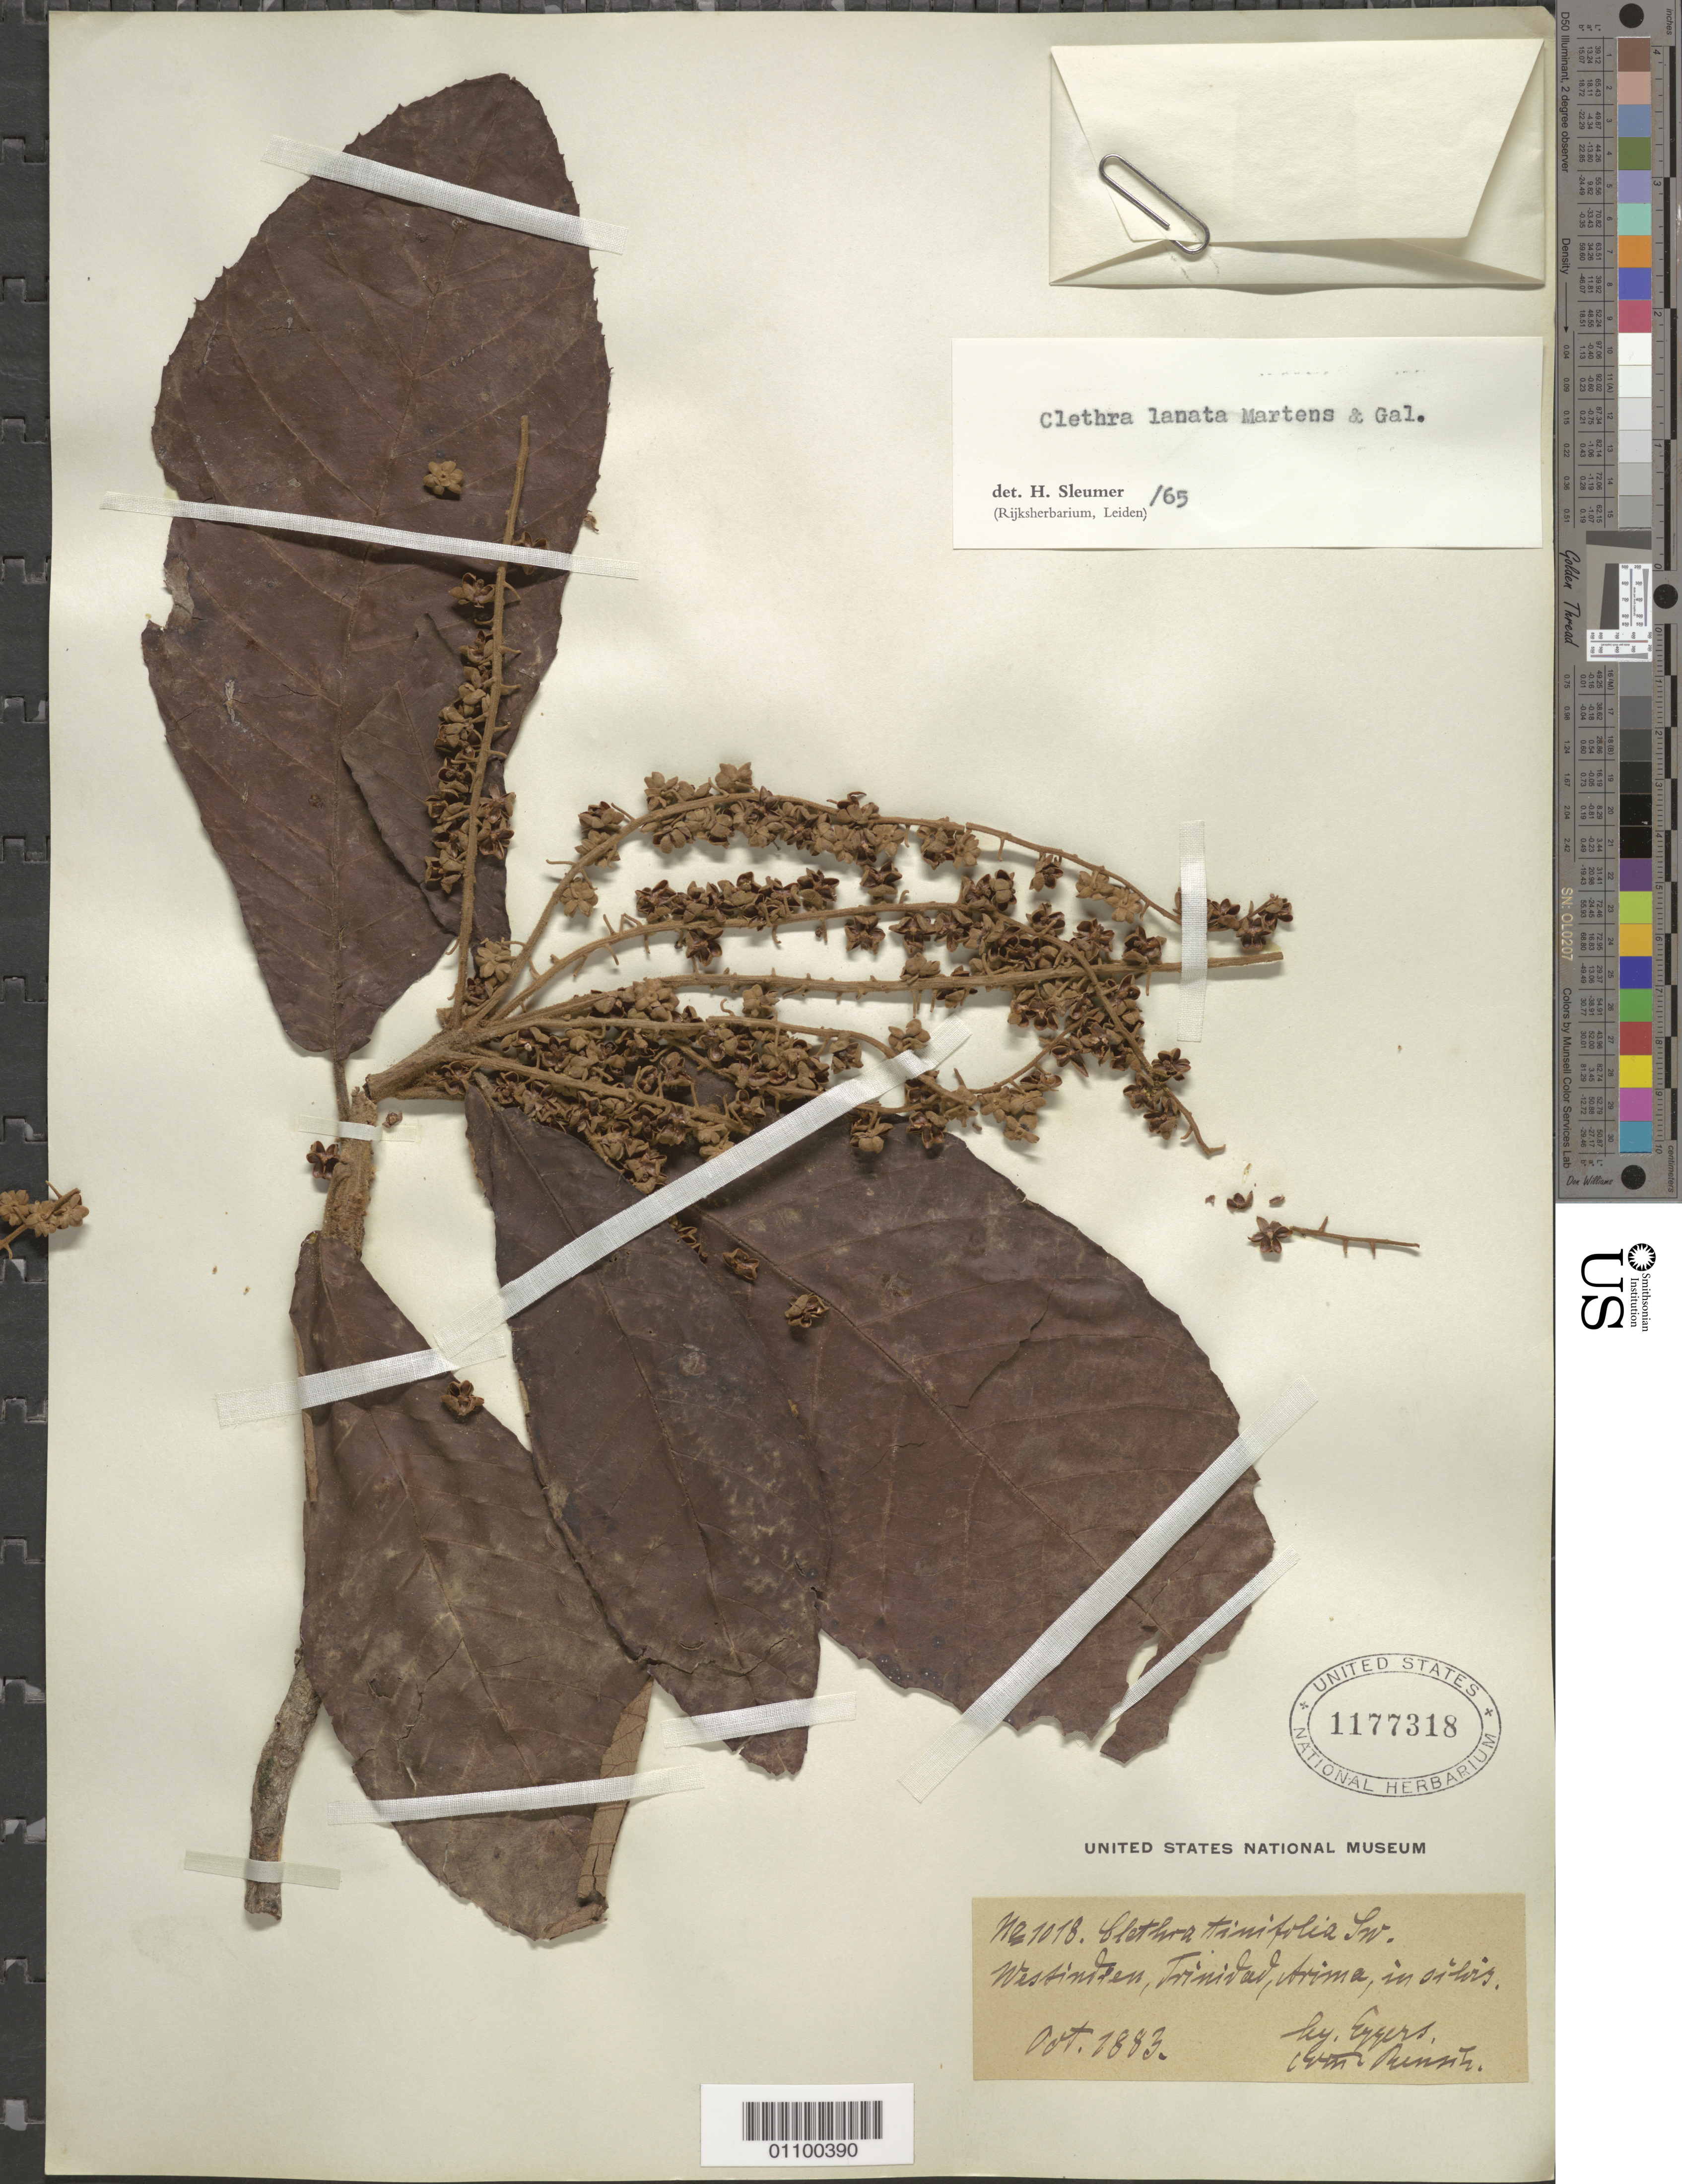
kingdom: Plantae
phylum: Tracheophyta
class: Magnoliopsida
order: Ericales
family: Clethraceae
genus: Clethra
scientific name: Clethra lanata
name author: M. Martens & Galeotti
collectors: H. F. A. von Eggers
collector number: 1018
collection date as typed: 01 Oct 1883 to 31 Oct 1883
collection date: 1883-10-01/1883-10-31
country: Trinidad and Tobago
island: Trinidad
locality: Arima, in silvis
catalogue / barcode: US 1177318